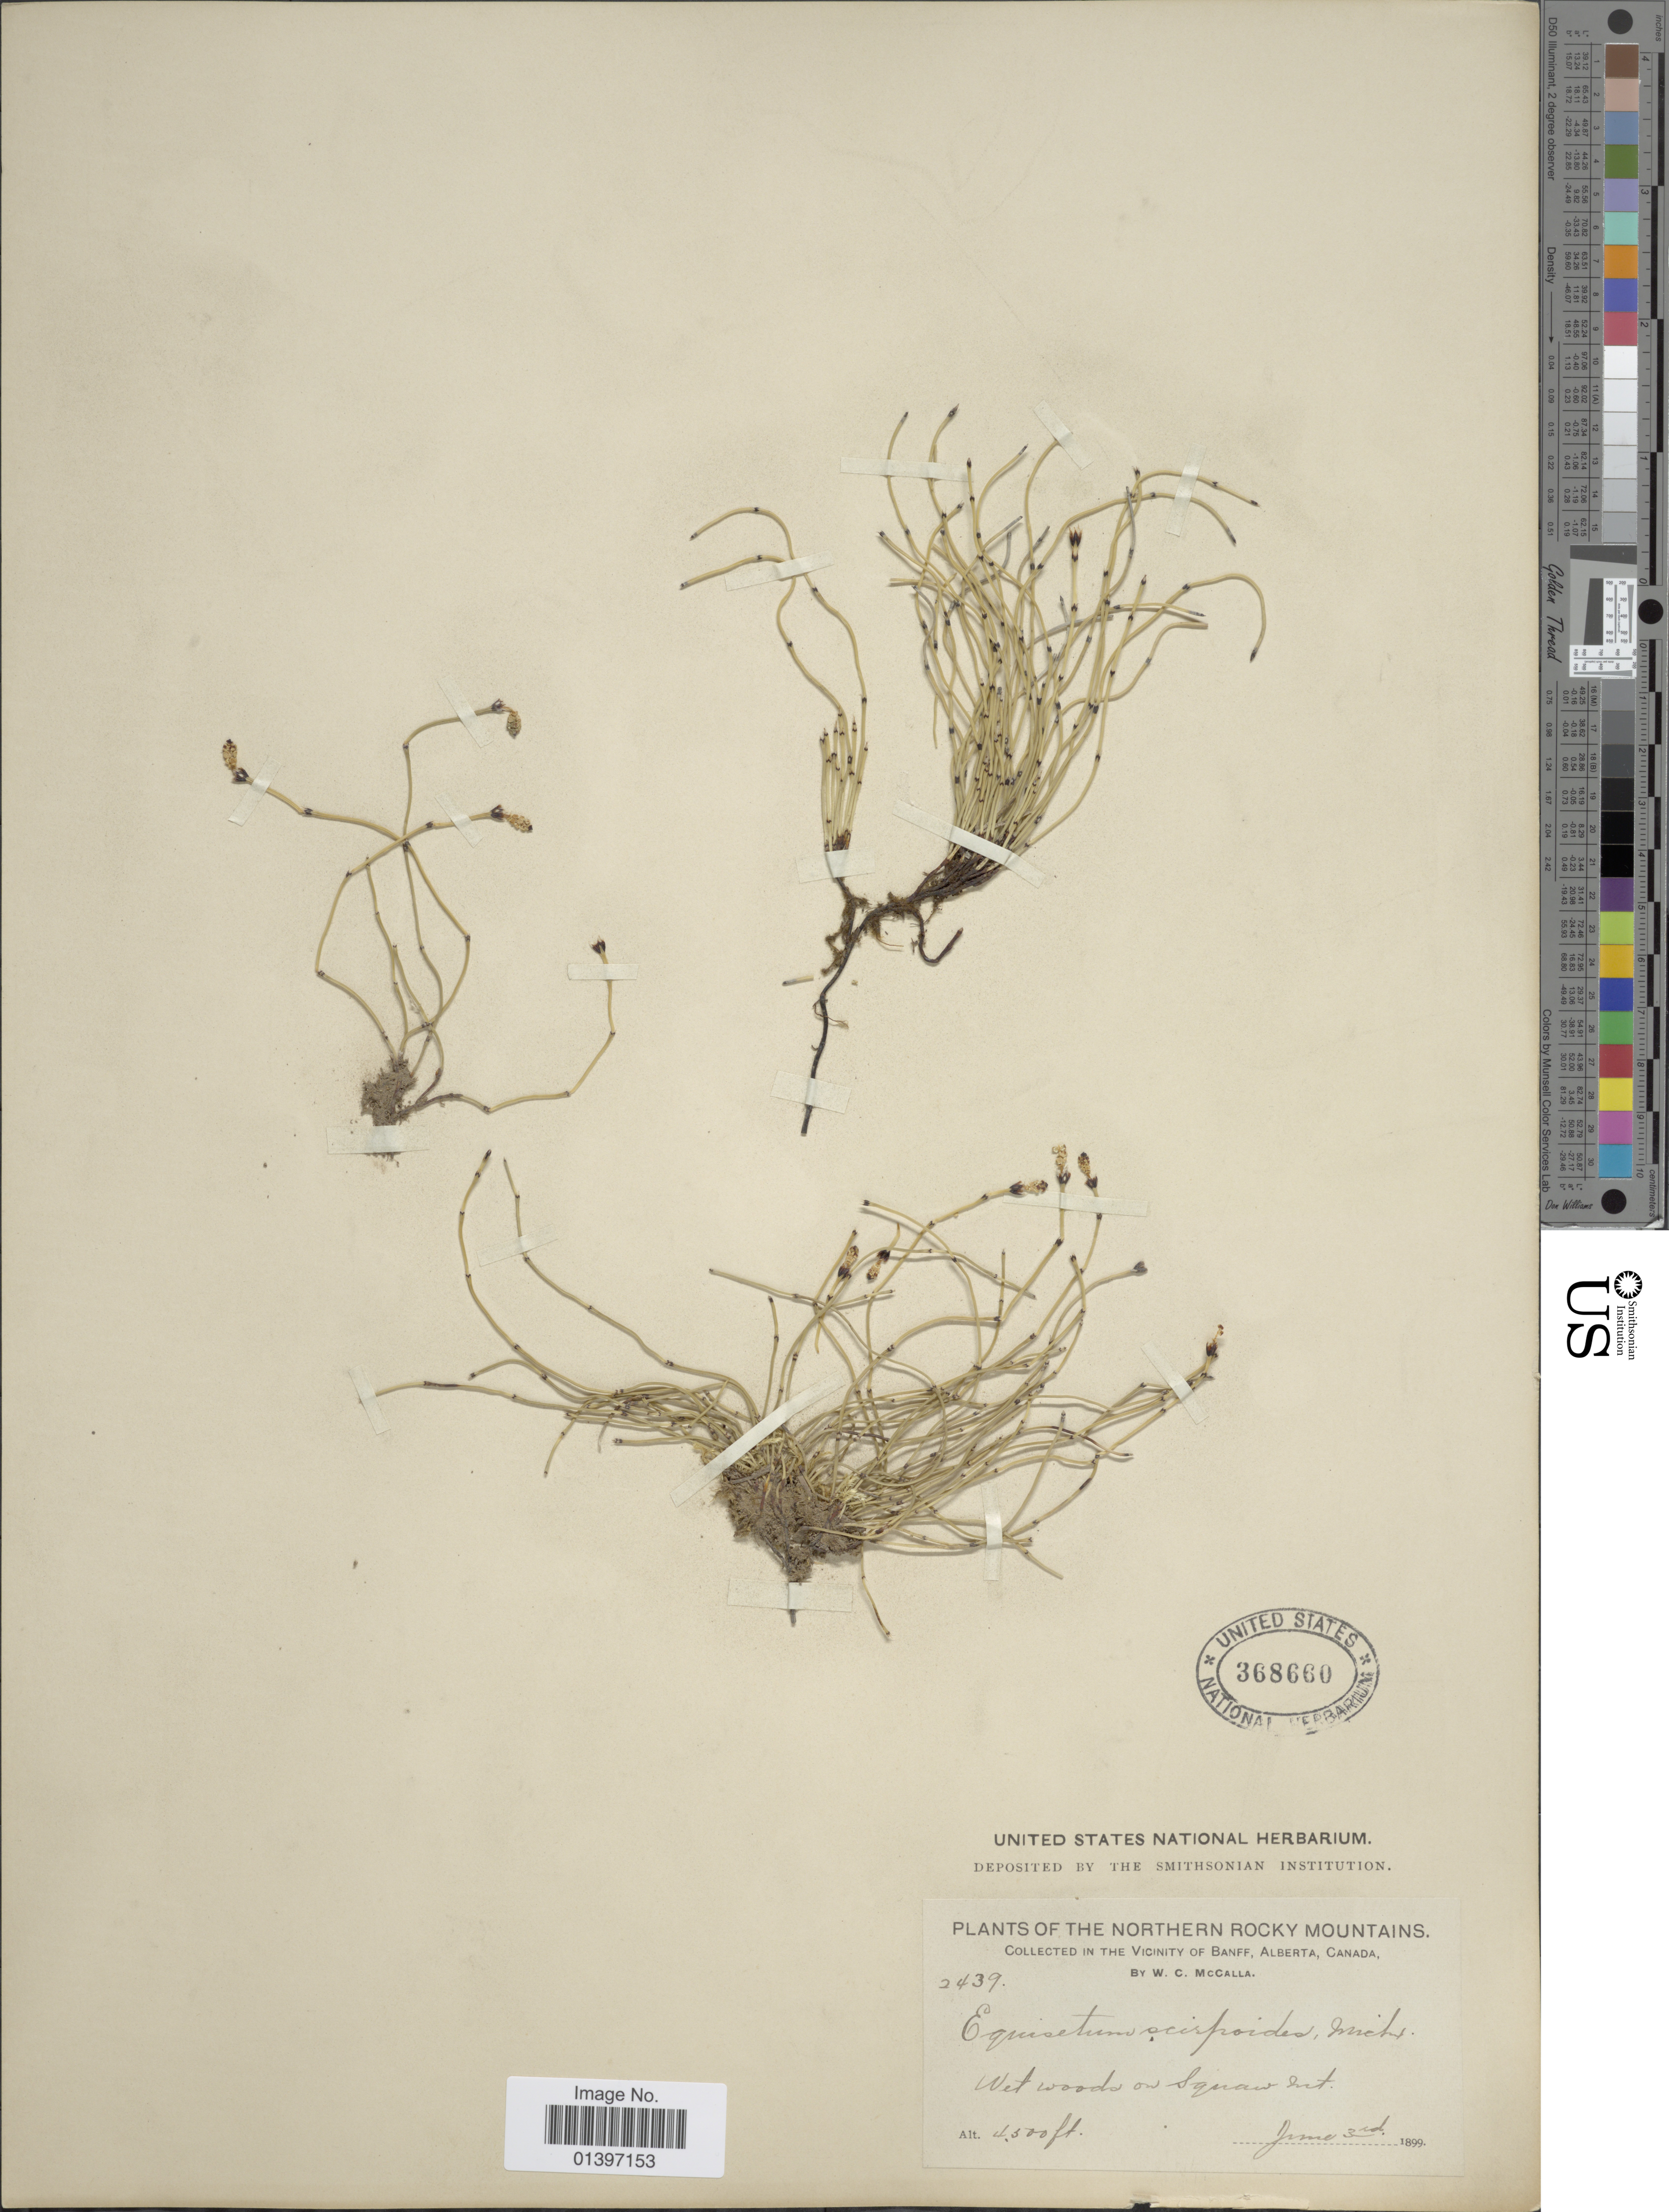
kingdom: Plantae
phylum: Tracheophyta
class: Polypodiopsida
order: Equisetales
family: Equisetaceae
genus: Equisetum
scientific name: Equisetum scirpoides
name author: Michx.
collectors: W. McCalla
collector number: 2439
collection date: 1899-06-03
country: Canada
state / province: Alberta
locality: Vicinity of Banff, Alberta, Wet woods on Squaw wet, Northern Rocky Mountains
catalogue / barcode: US 368660